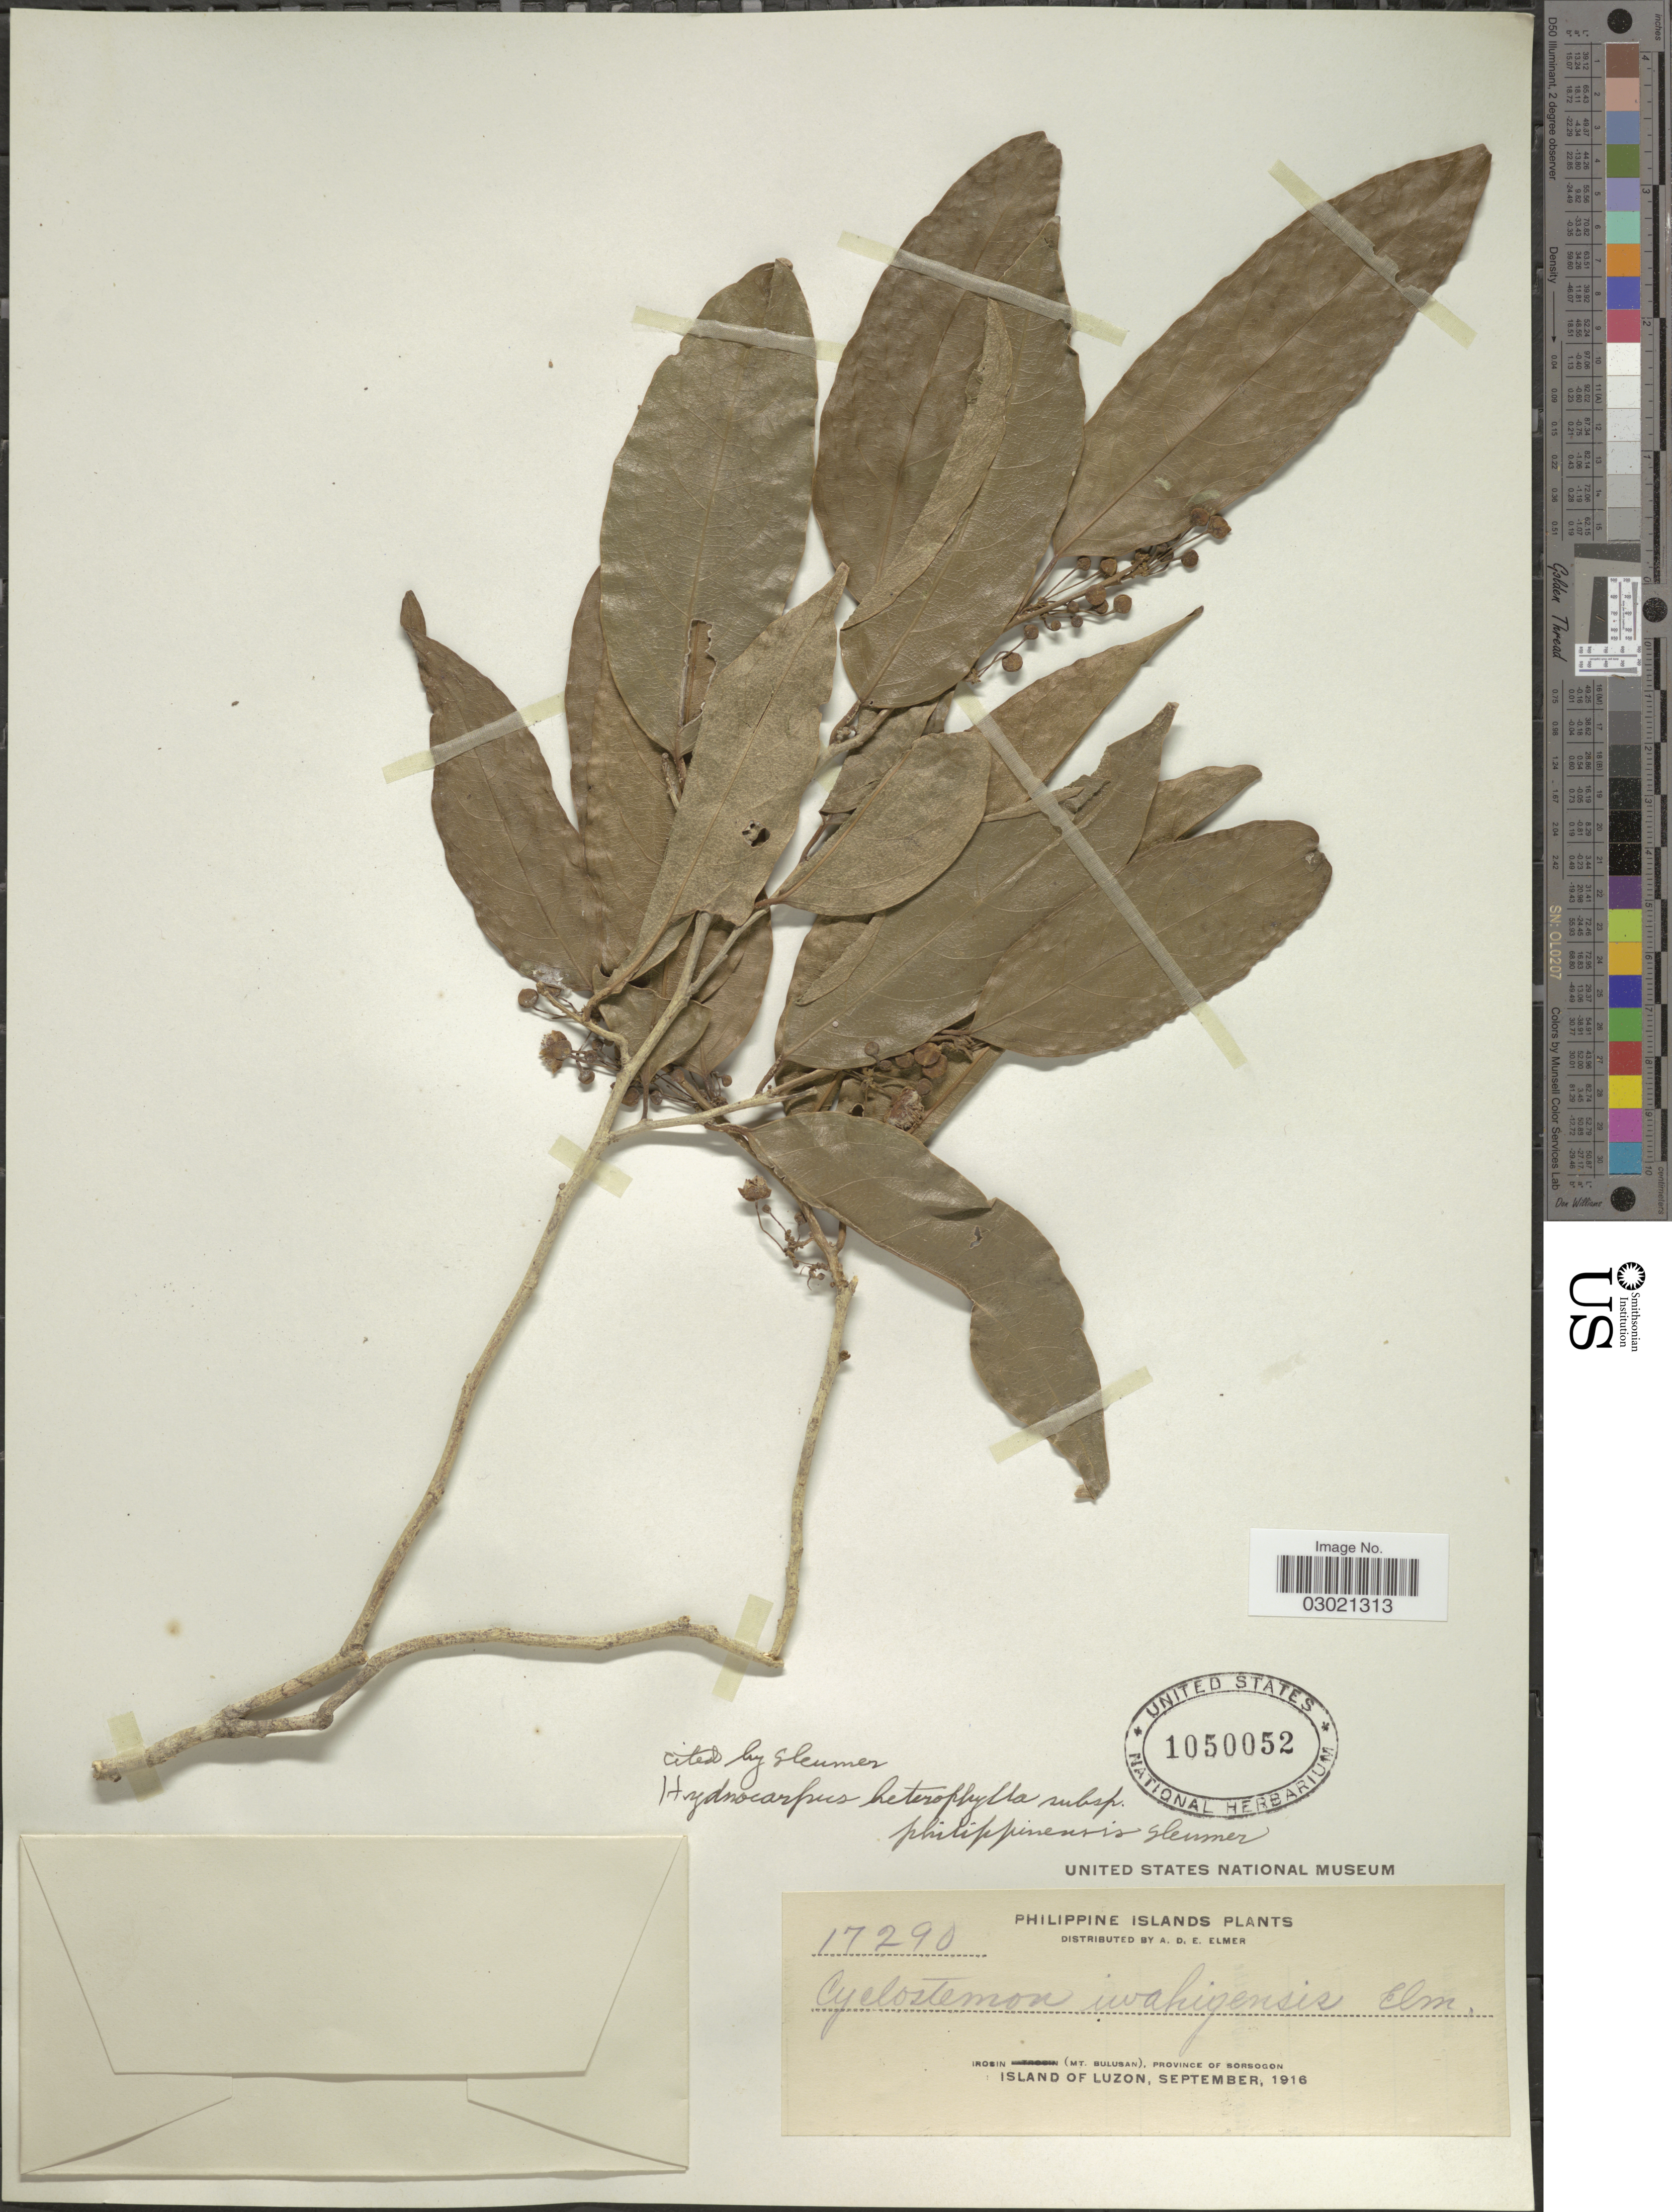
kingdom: Plantae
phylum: Tracheophyta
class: Magnoliopsida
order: Malpighiales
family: Achariaceae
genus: Hydnocarpus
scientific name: Hydnocarpus heterophyllus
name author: Blume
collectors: A. D. E. Elmer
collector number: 17290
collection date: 1916-09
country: Philippines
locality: Irosin (Mt. Bulusan), Province of Sorsogon. Island of Luzon.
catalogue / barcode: US 1050052